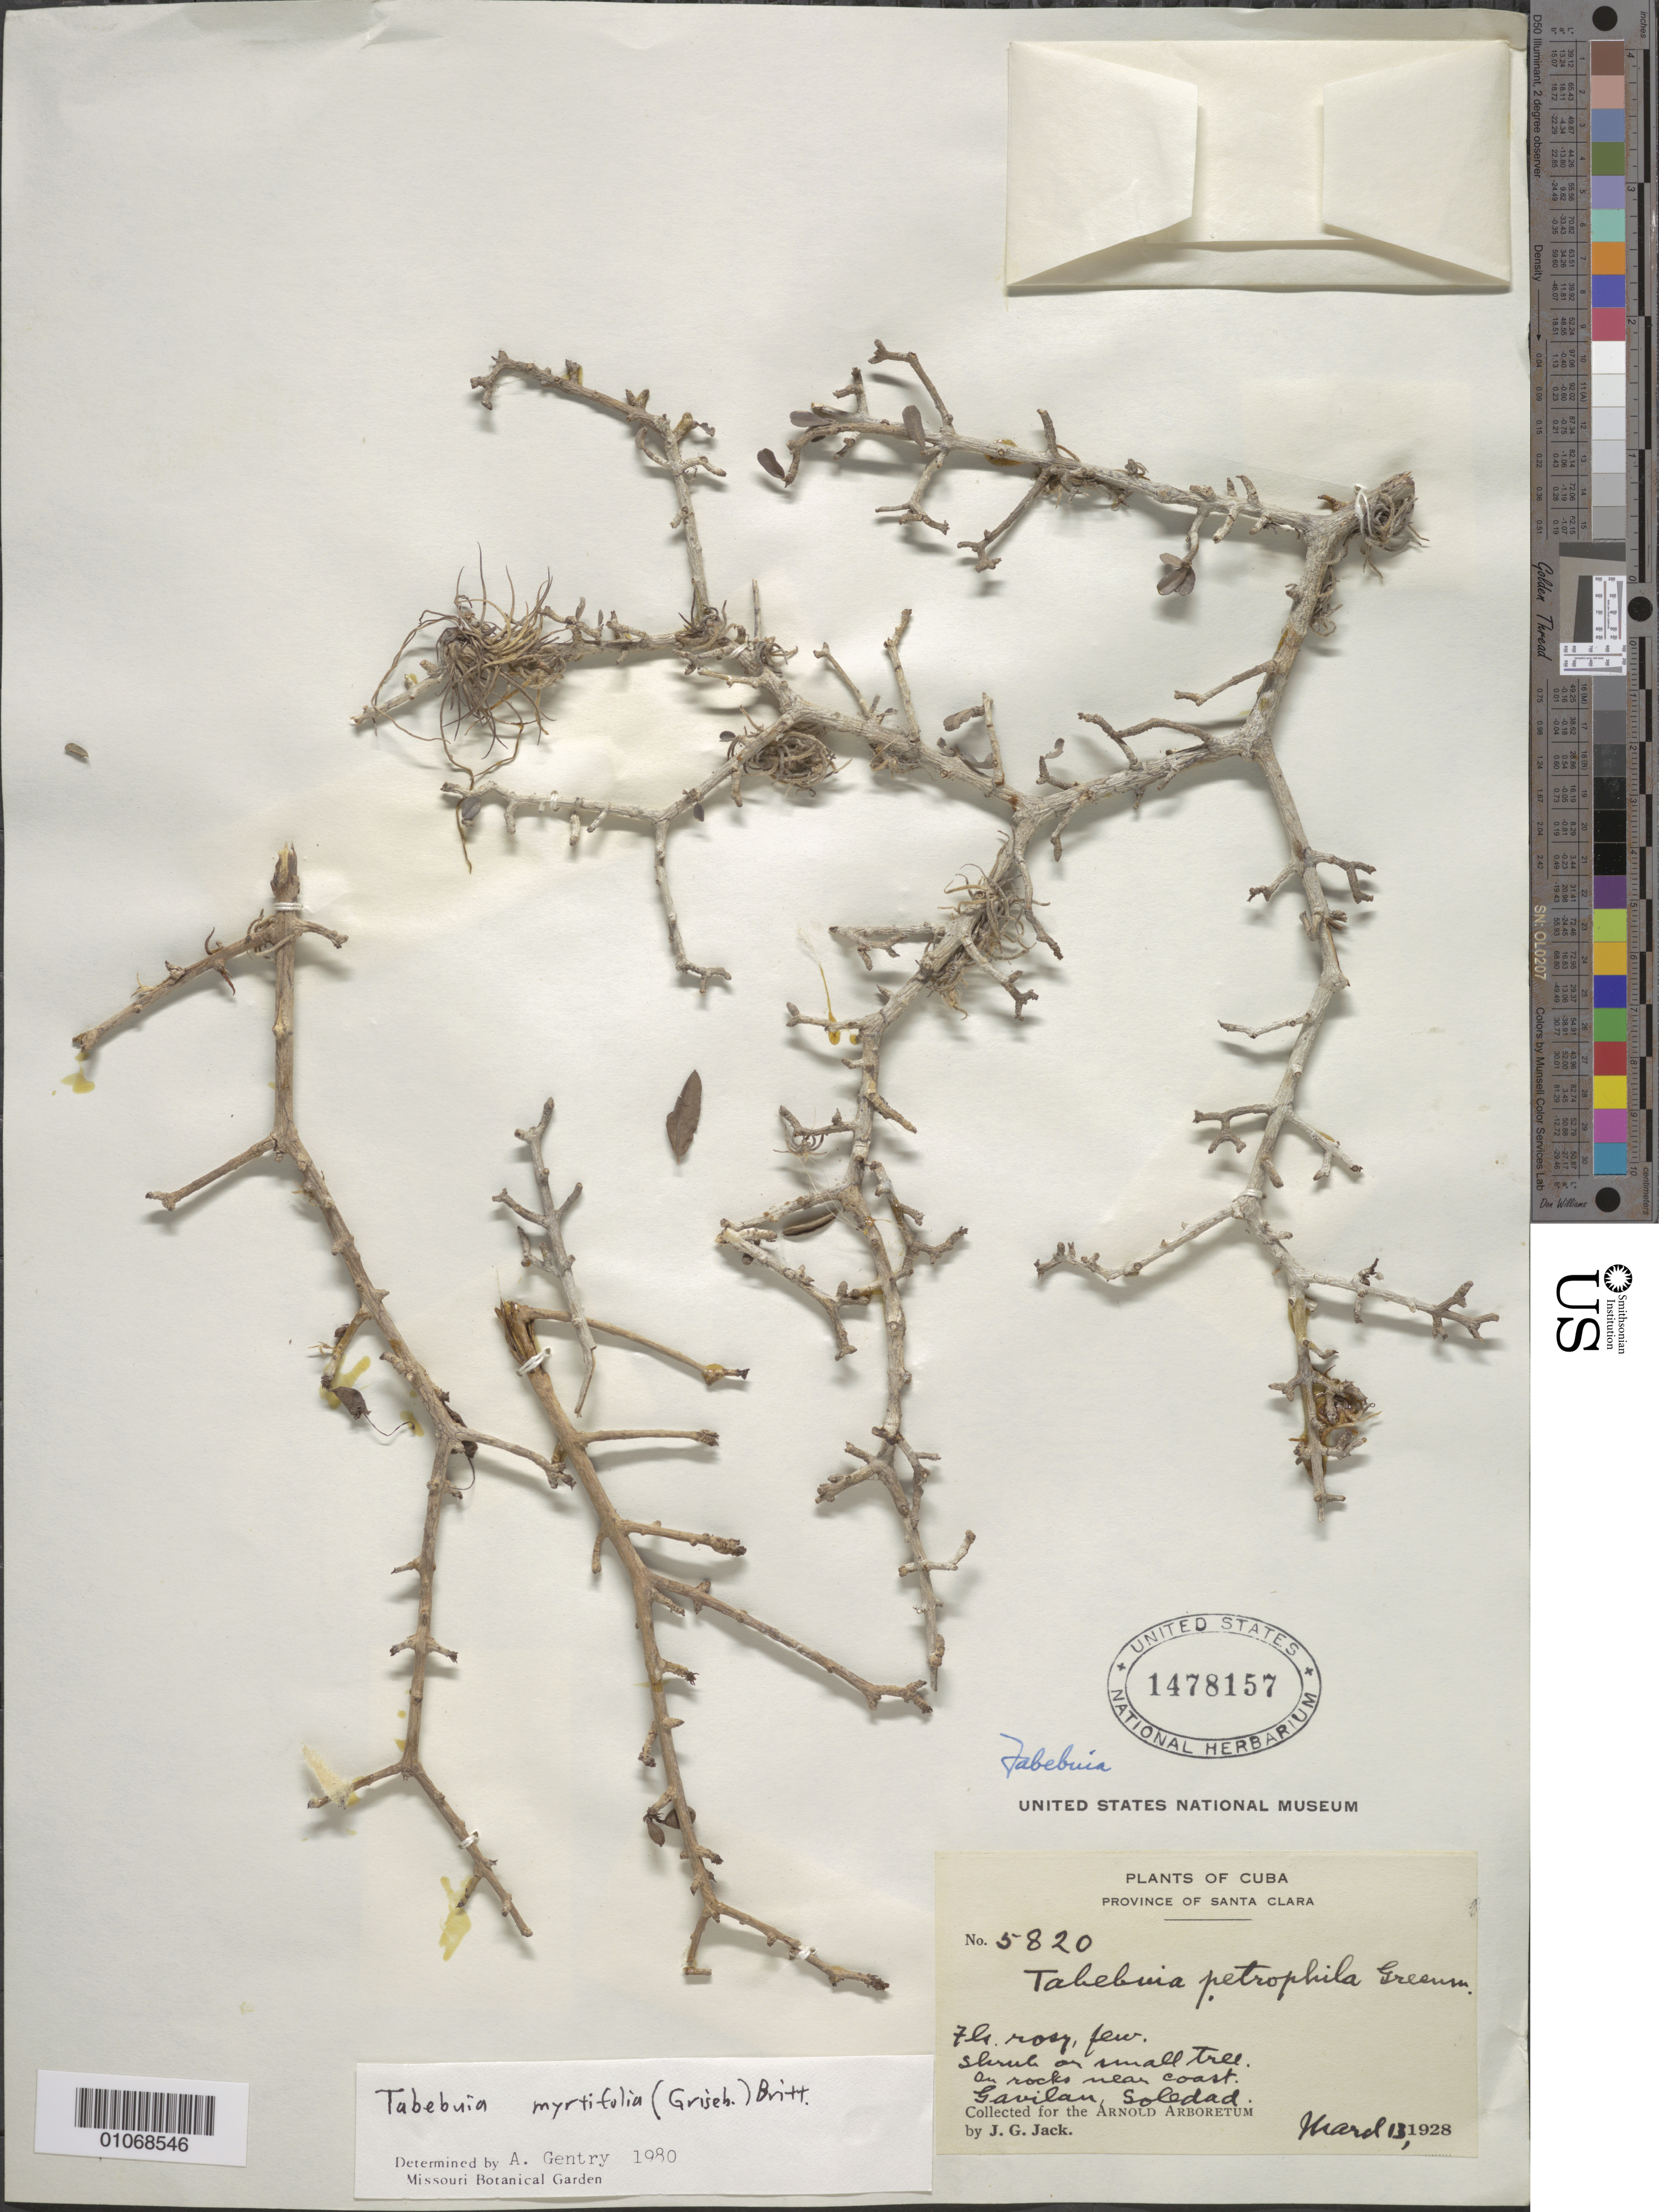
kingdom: Plantae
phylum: Tracheophyta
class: Magnoliopsida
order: Lamiales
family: Bignoniaceae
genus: Tabebuia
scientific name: Tabebuia myrtifolia var. myrtifolia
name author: (Griseb.) Britton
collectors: J. G. Jack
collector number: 5820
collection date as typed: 13 Mar 1928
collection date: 1928-03-13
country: Cuba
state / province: Cienfuegos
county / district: Santa Clara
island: Cuba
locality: On rocks near coast Gavilan, Soledad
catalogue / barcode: US 1478157